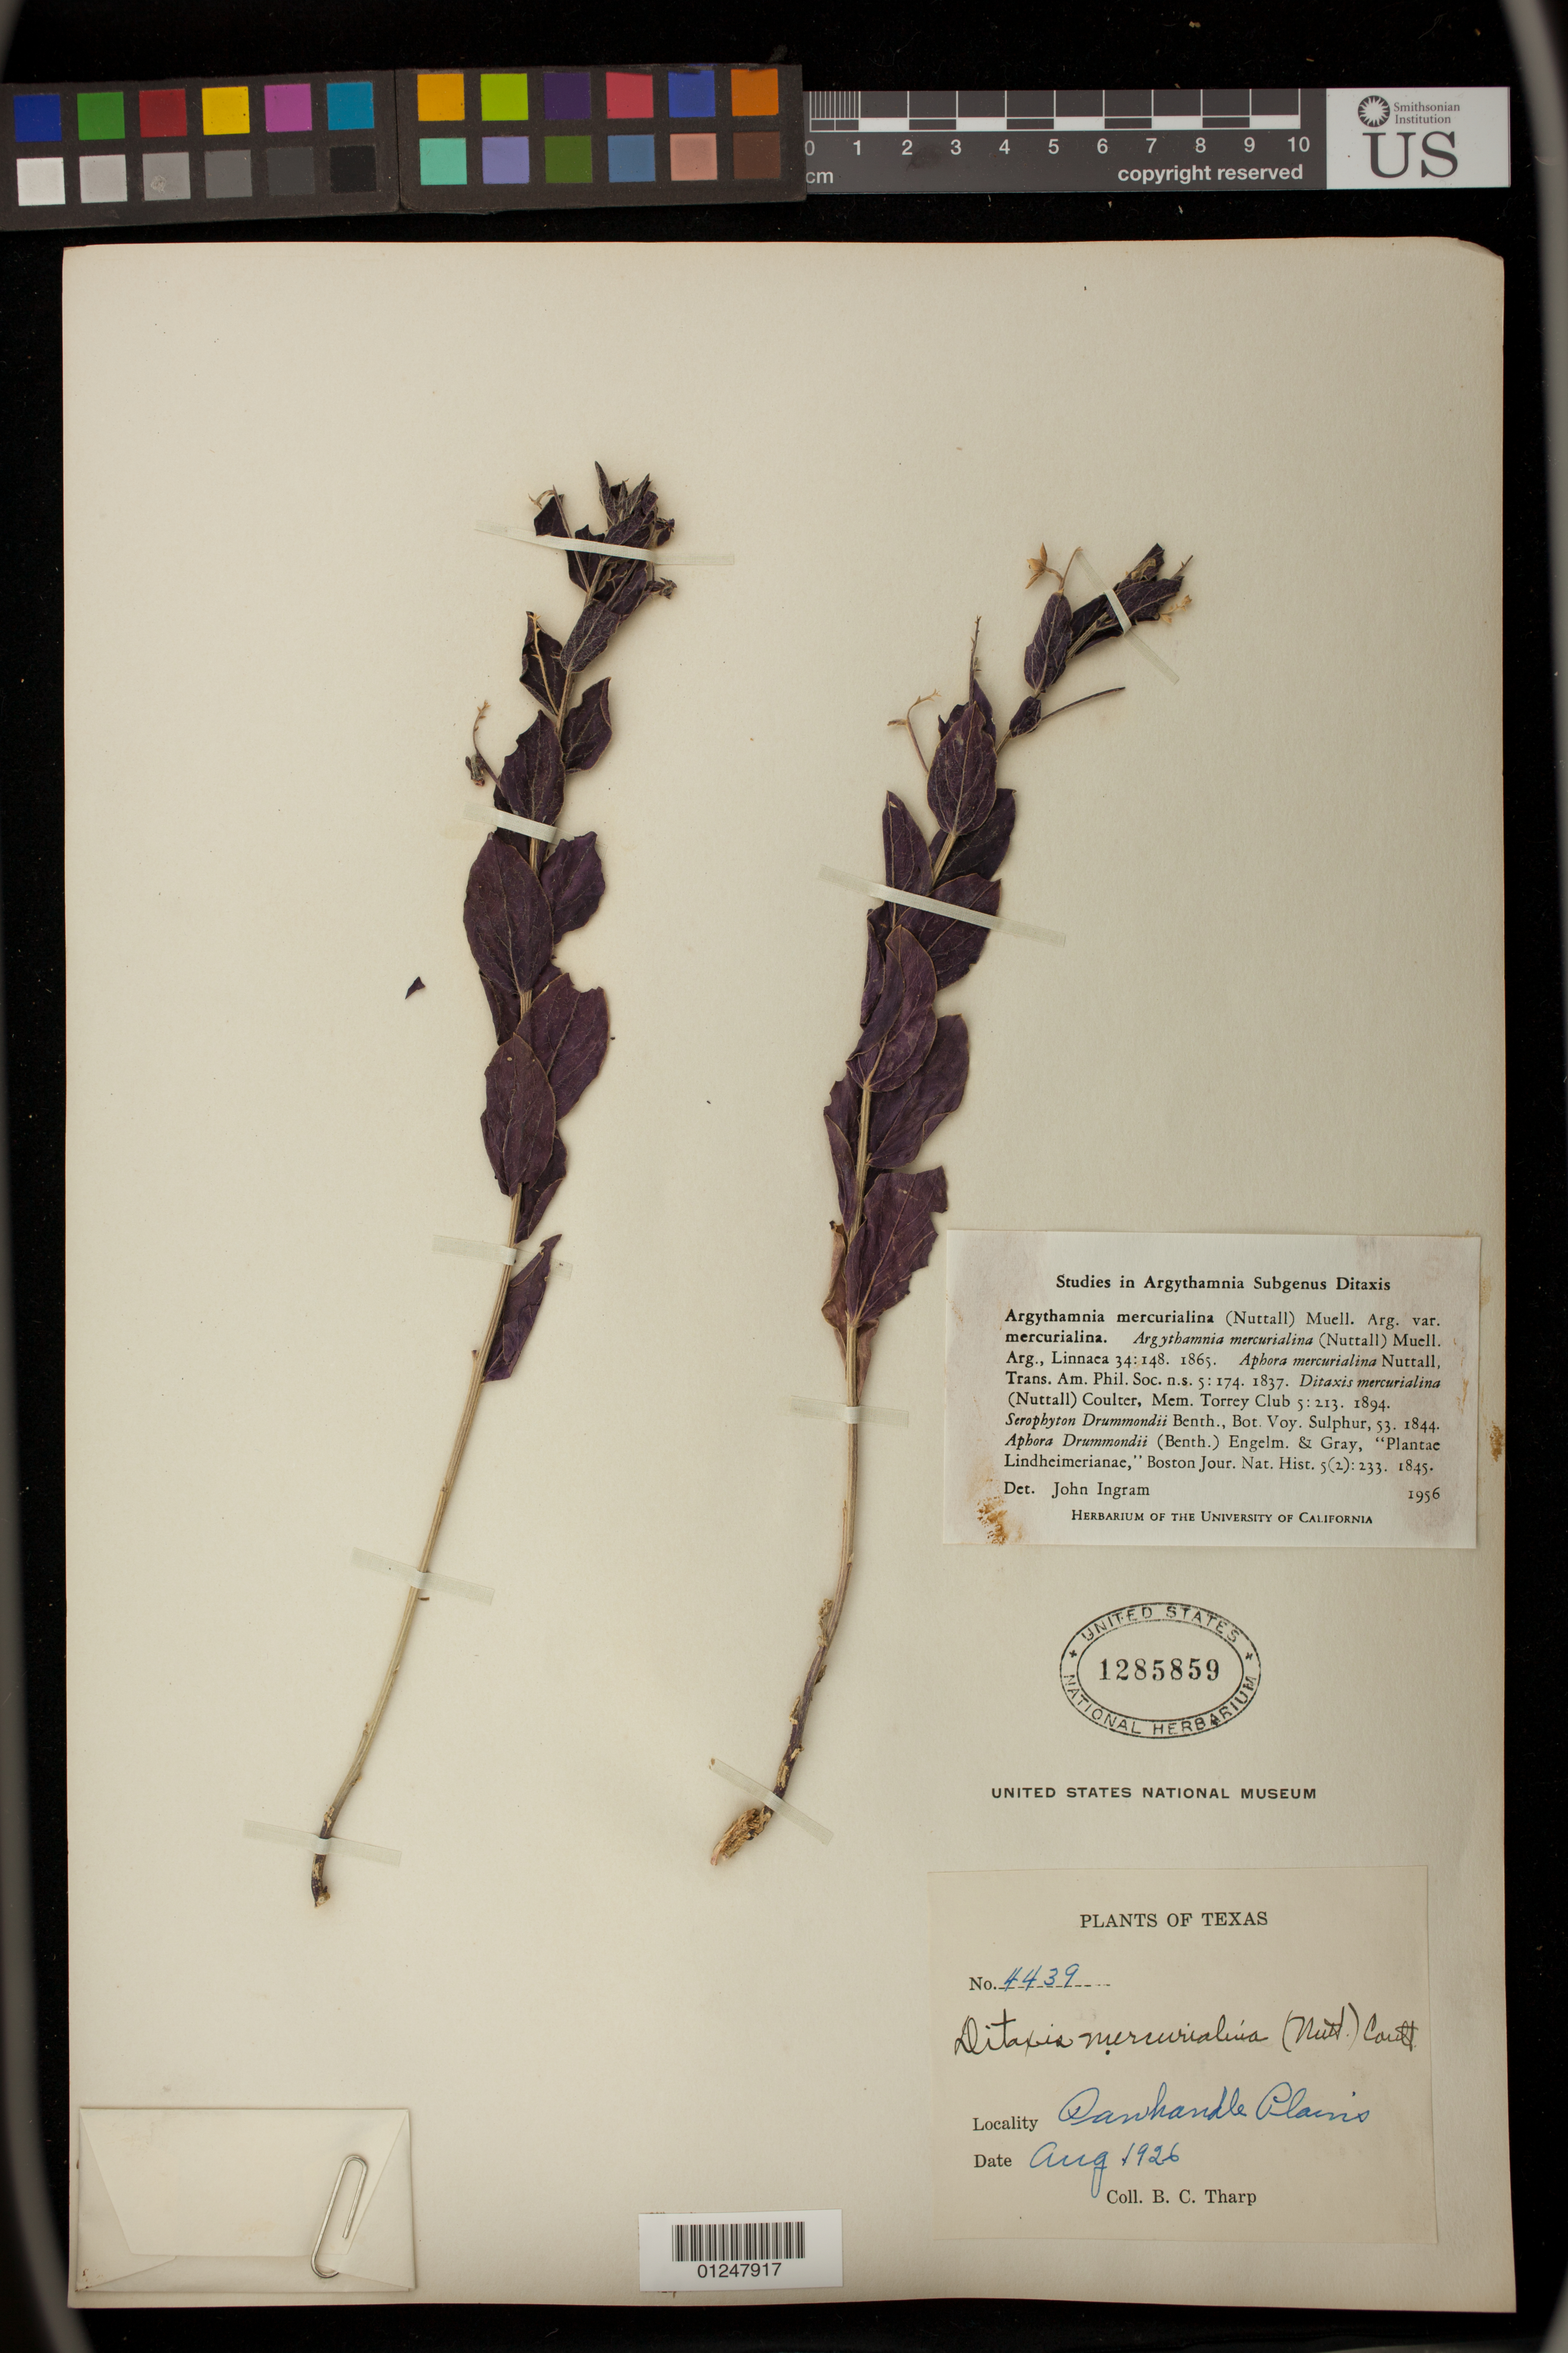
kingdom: Plantae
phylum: Tracheophyta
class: Magnoliopsida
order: Malpighiales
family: Euphorbiaceae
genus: Argythamnia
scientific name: Argythamnia mercurialina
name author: (Nutt.) Müll. Arg.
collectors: B. C. Tharp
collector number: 4439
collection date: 1926-08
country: United States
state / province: Texas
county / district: Randall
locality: Panhandle Plains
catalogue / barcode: US 1285859